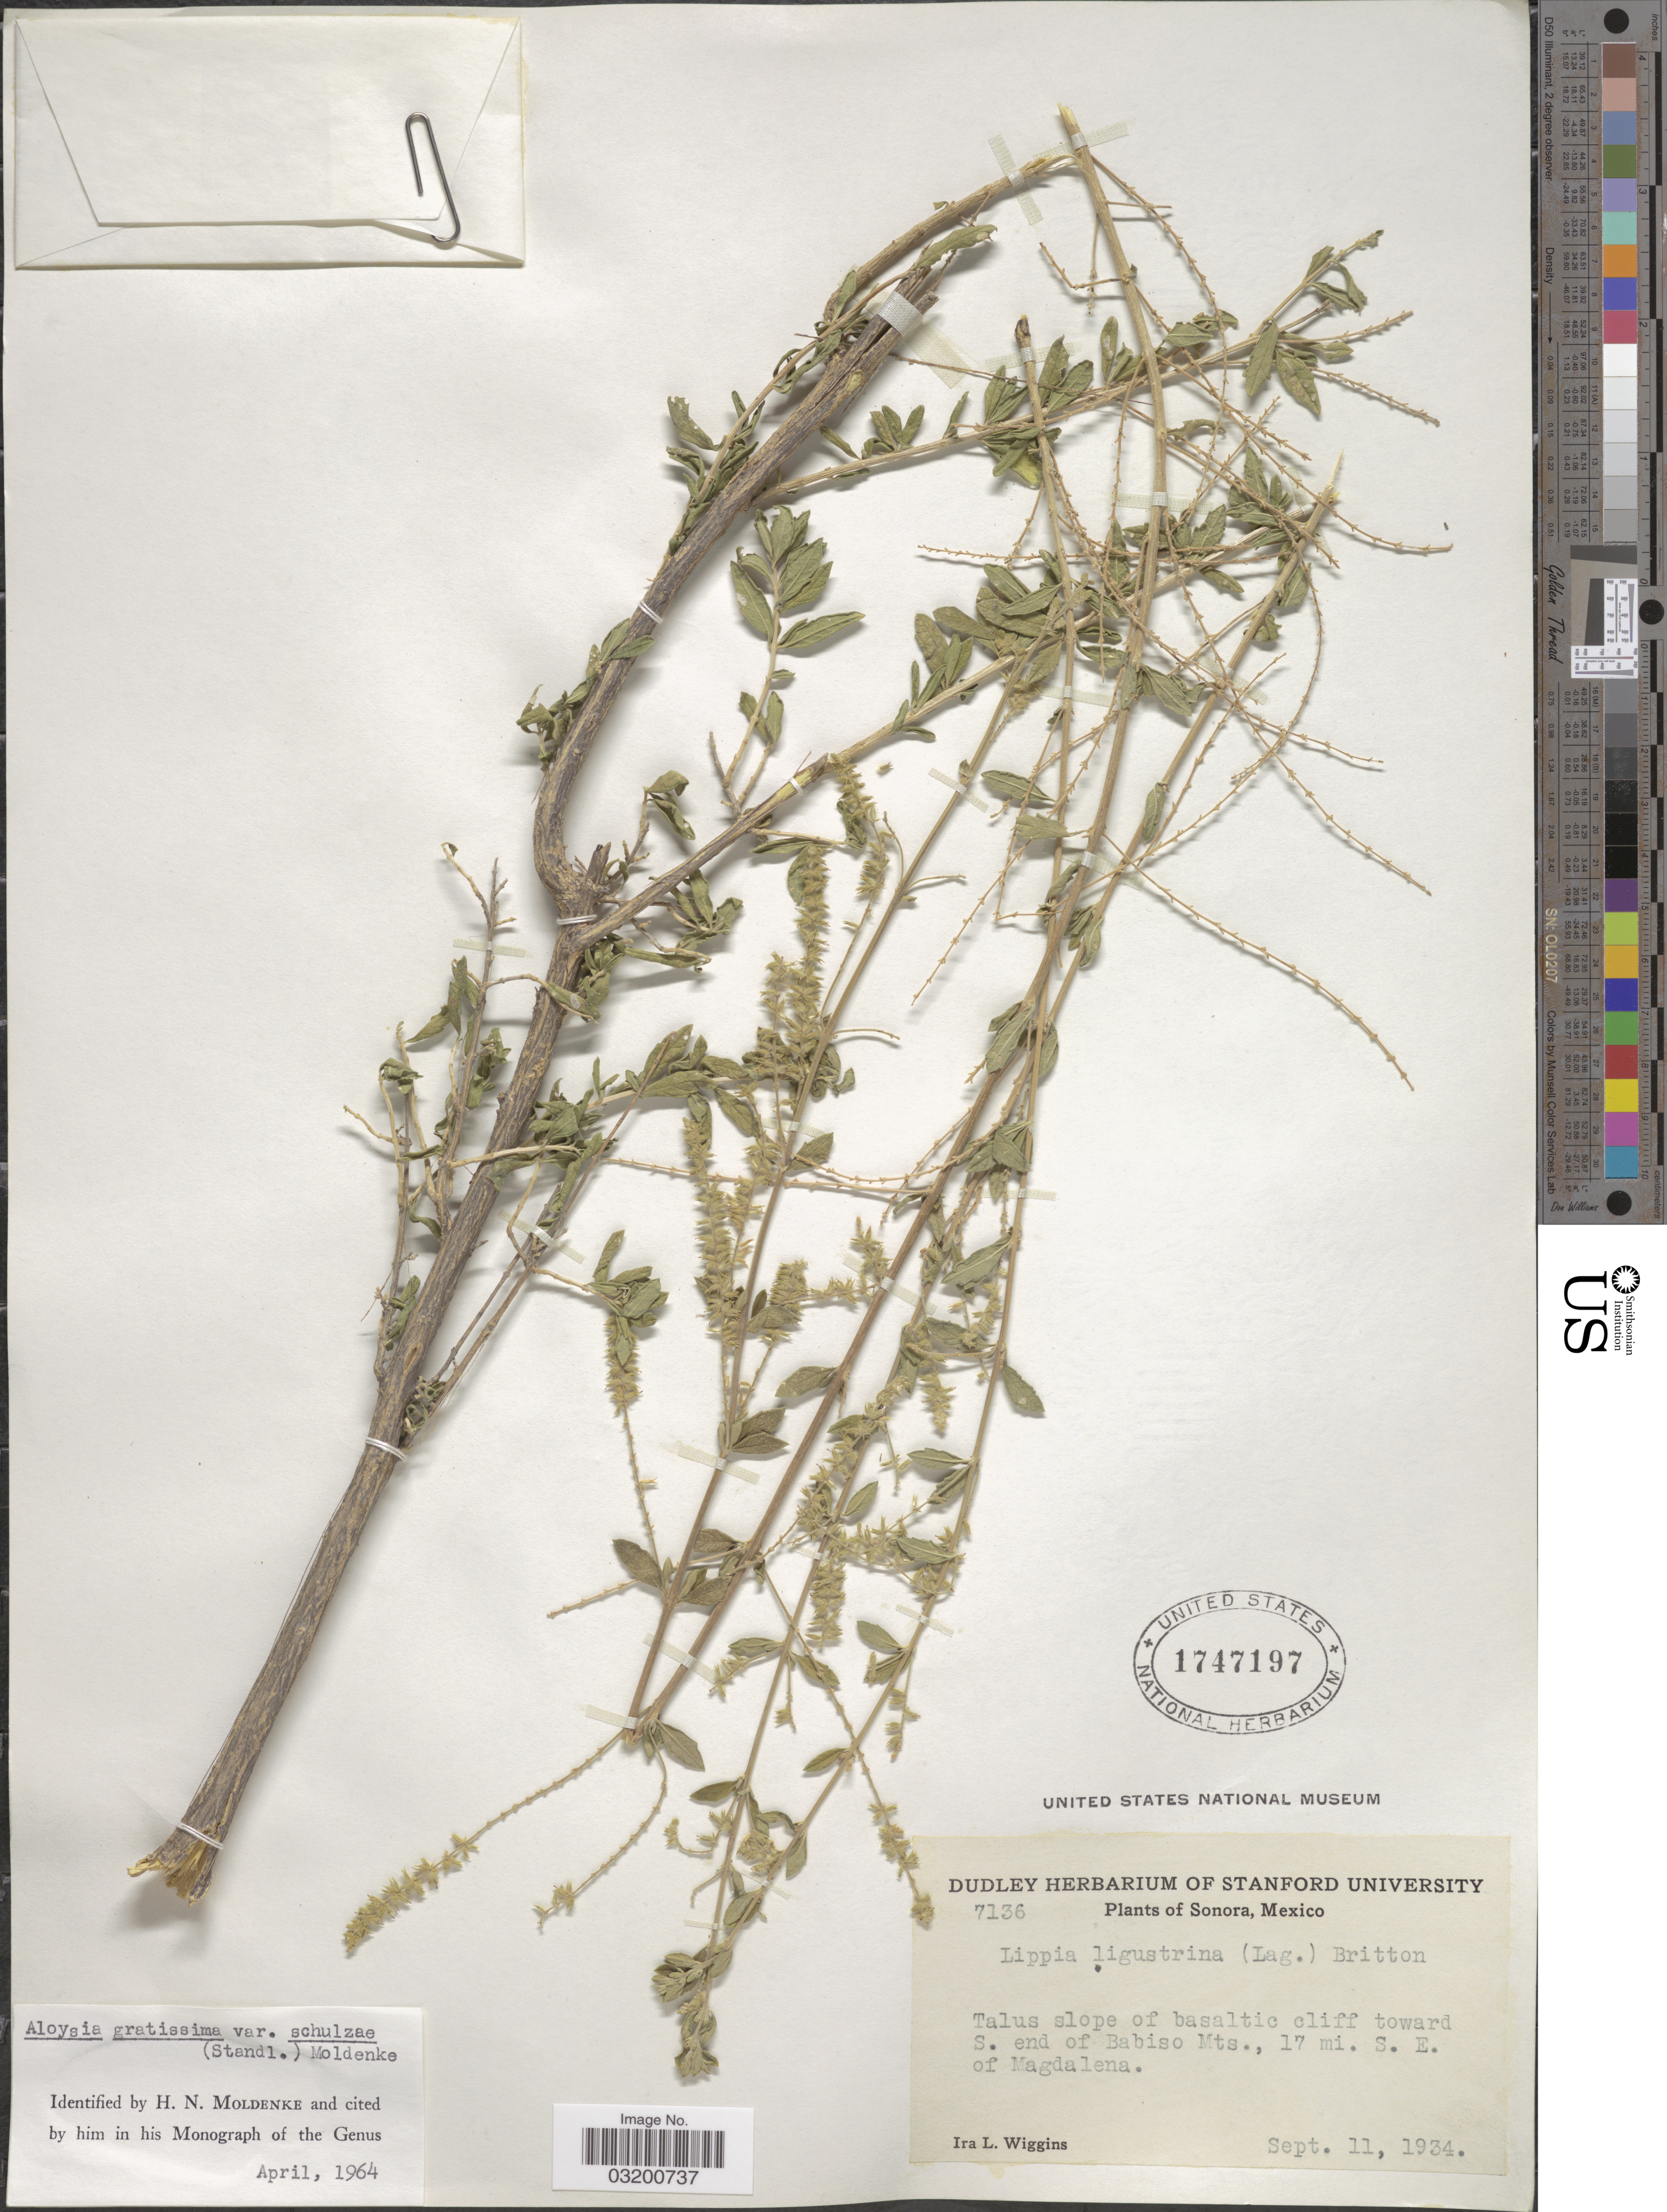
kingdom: Plantae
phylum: Tracheophyta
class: Magnoliopsida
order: Lamiales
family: Verbenaceae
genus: Aloysia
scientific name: Aloysia gratissima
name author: (Gillies & Hook.) Tronc.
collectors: I. L. Wiggins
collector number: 7136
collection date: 1934-09-11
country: Mexico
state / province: Sonora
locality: Talus slope of basaltic cliff toward S. end of Babispo Mts., 17 mi. S.E. of Magdalena.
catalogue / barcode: US 1747197